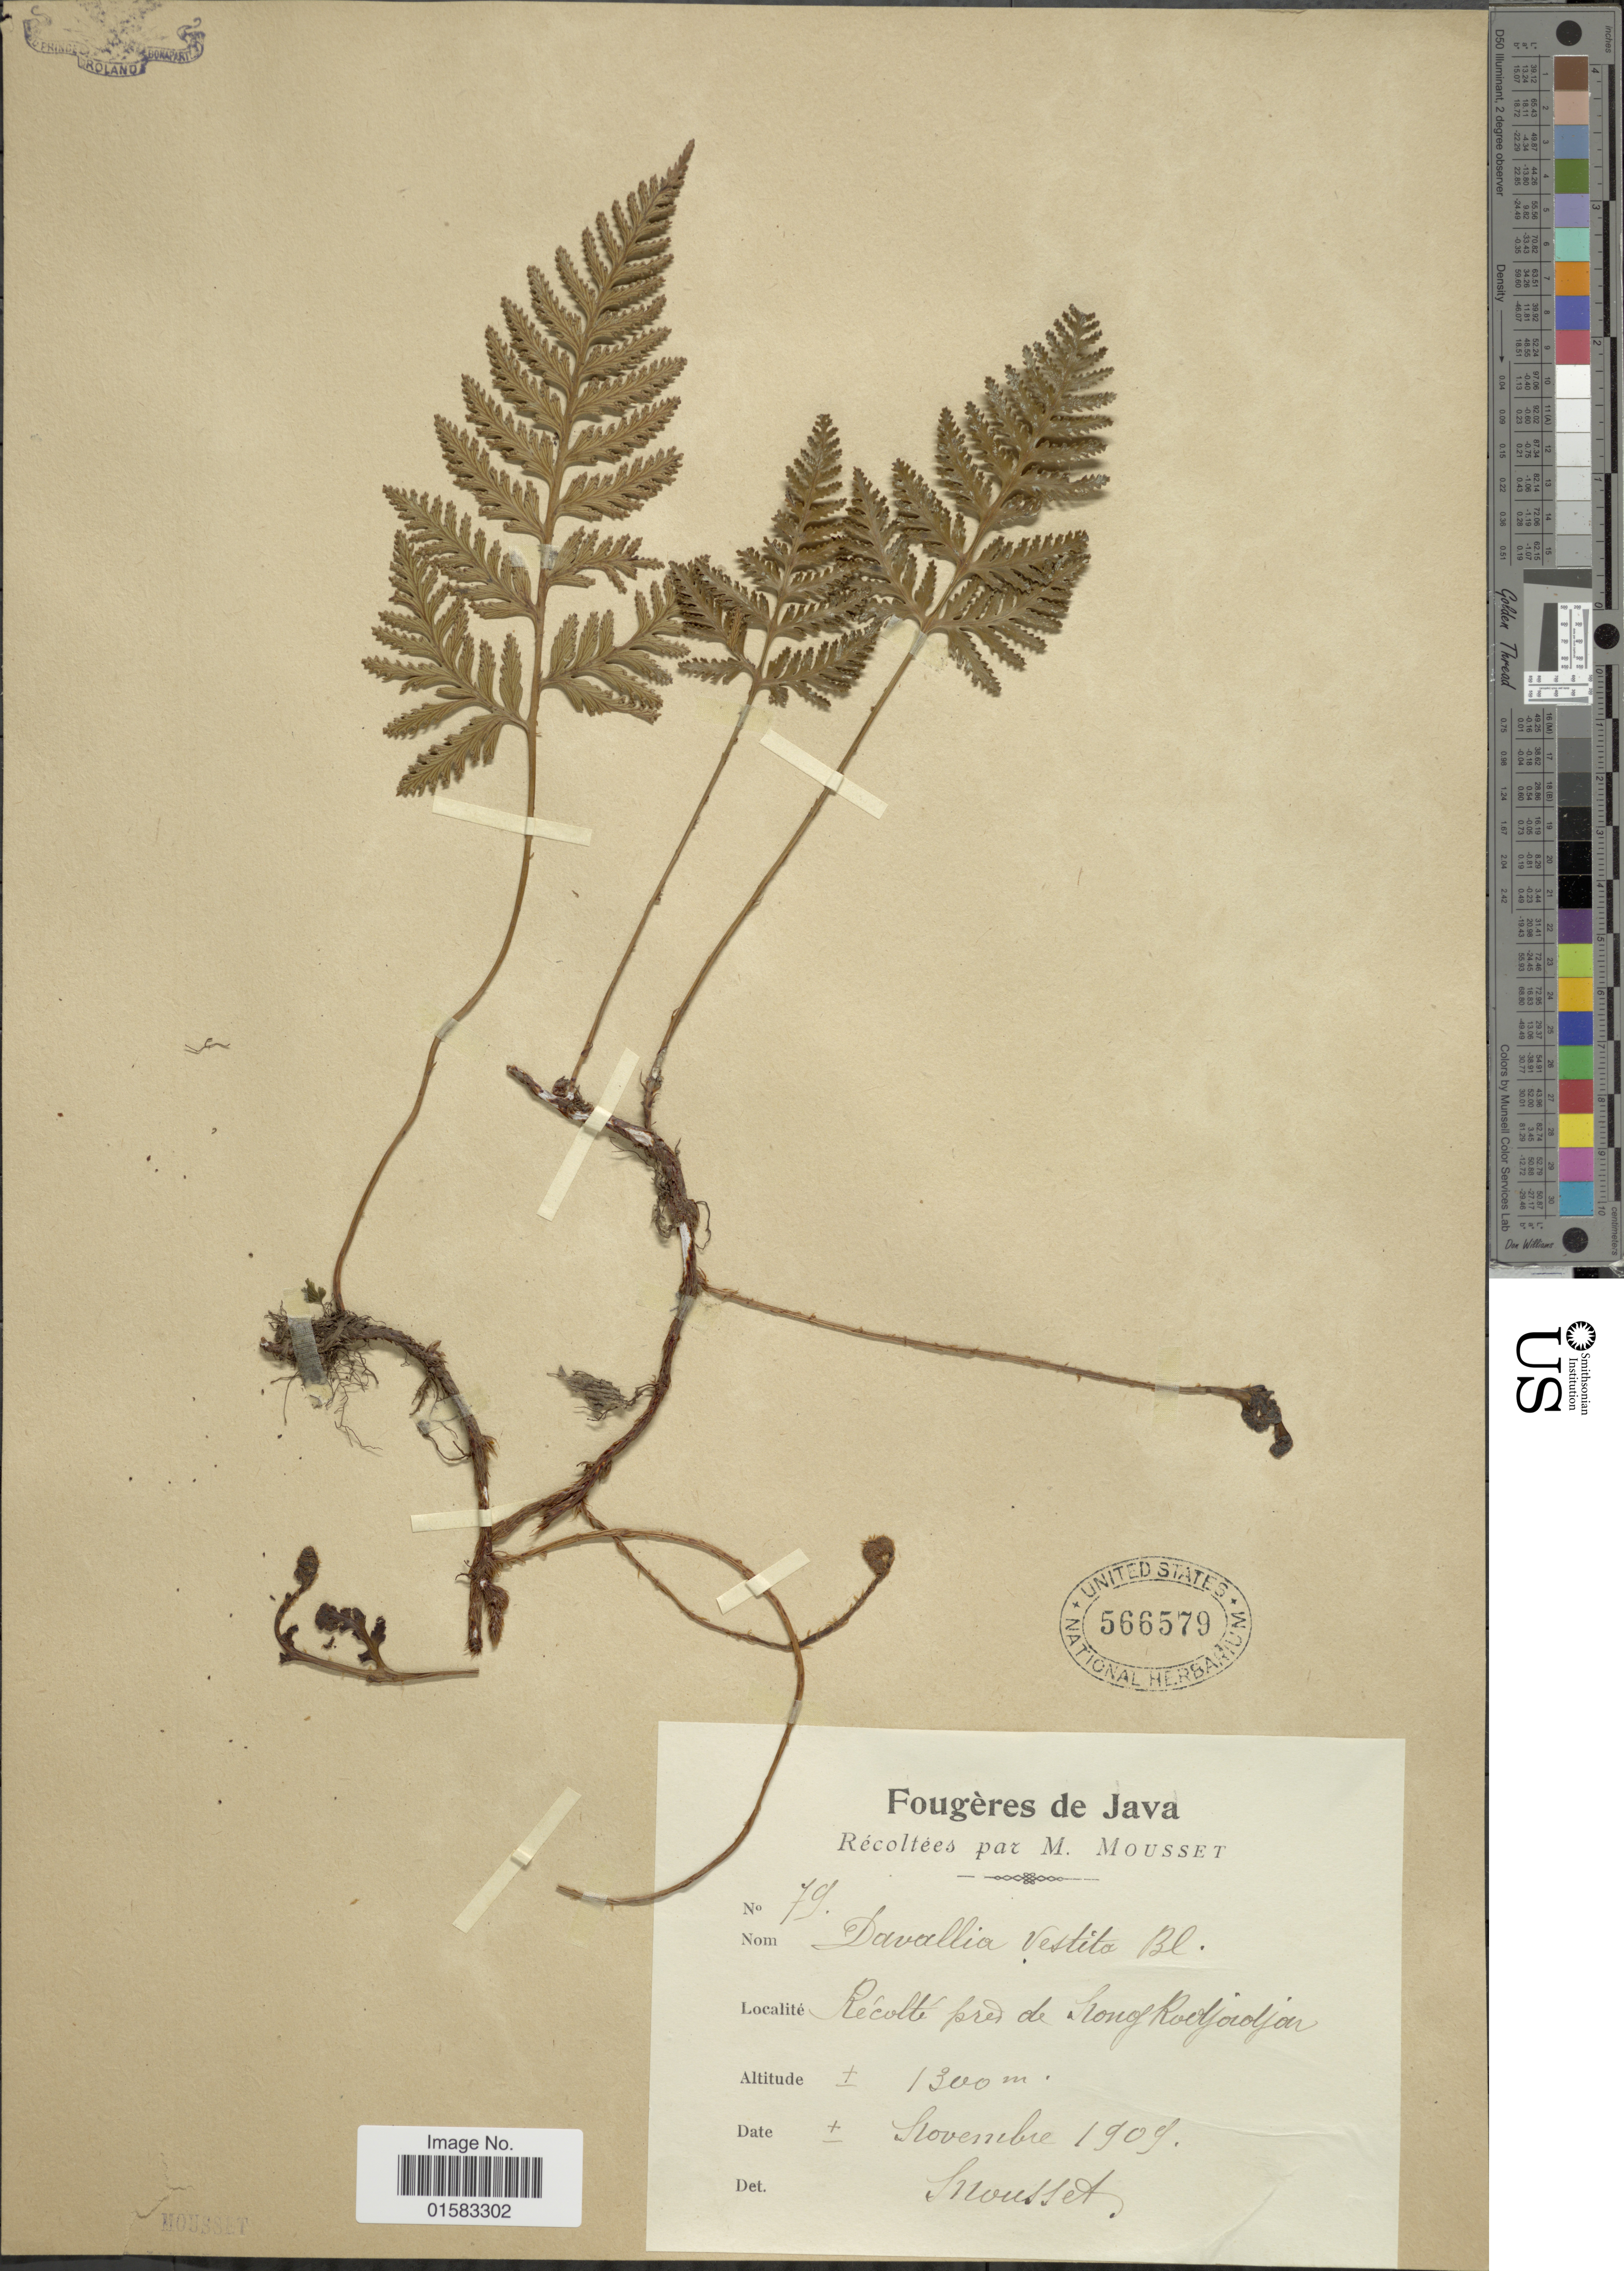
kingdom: Plantae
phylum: Tracheophyta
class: Polypodiopsida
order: Polypodiales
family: Davalliaceae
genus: Davallia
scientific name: Davallia repens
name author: (L. f.) Kuhn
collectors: M. Mousset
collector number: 79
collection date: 1909-11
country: Indonesia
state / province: Java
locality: Recolte pres de HongRockyordars [interpreted]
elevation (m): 1300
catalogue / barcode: US 566579